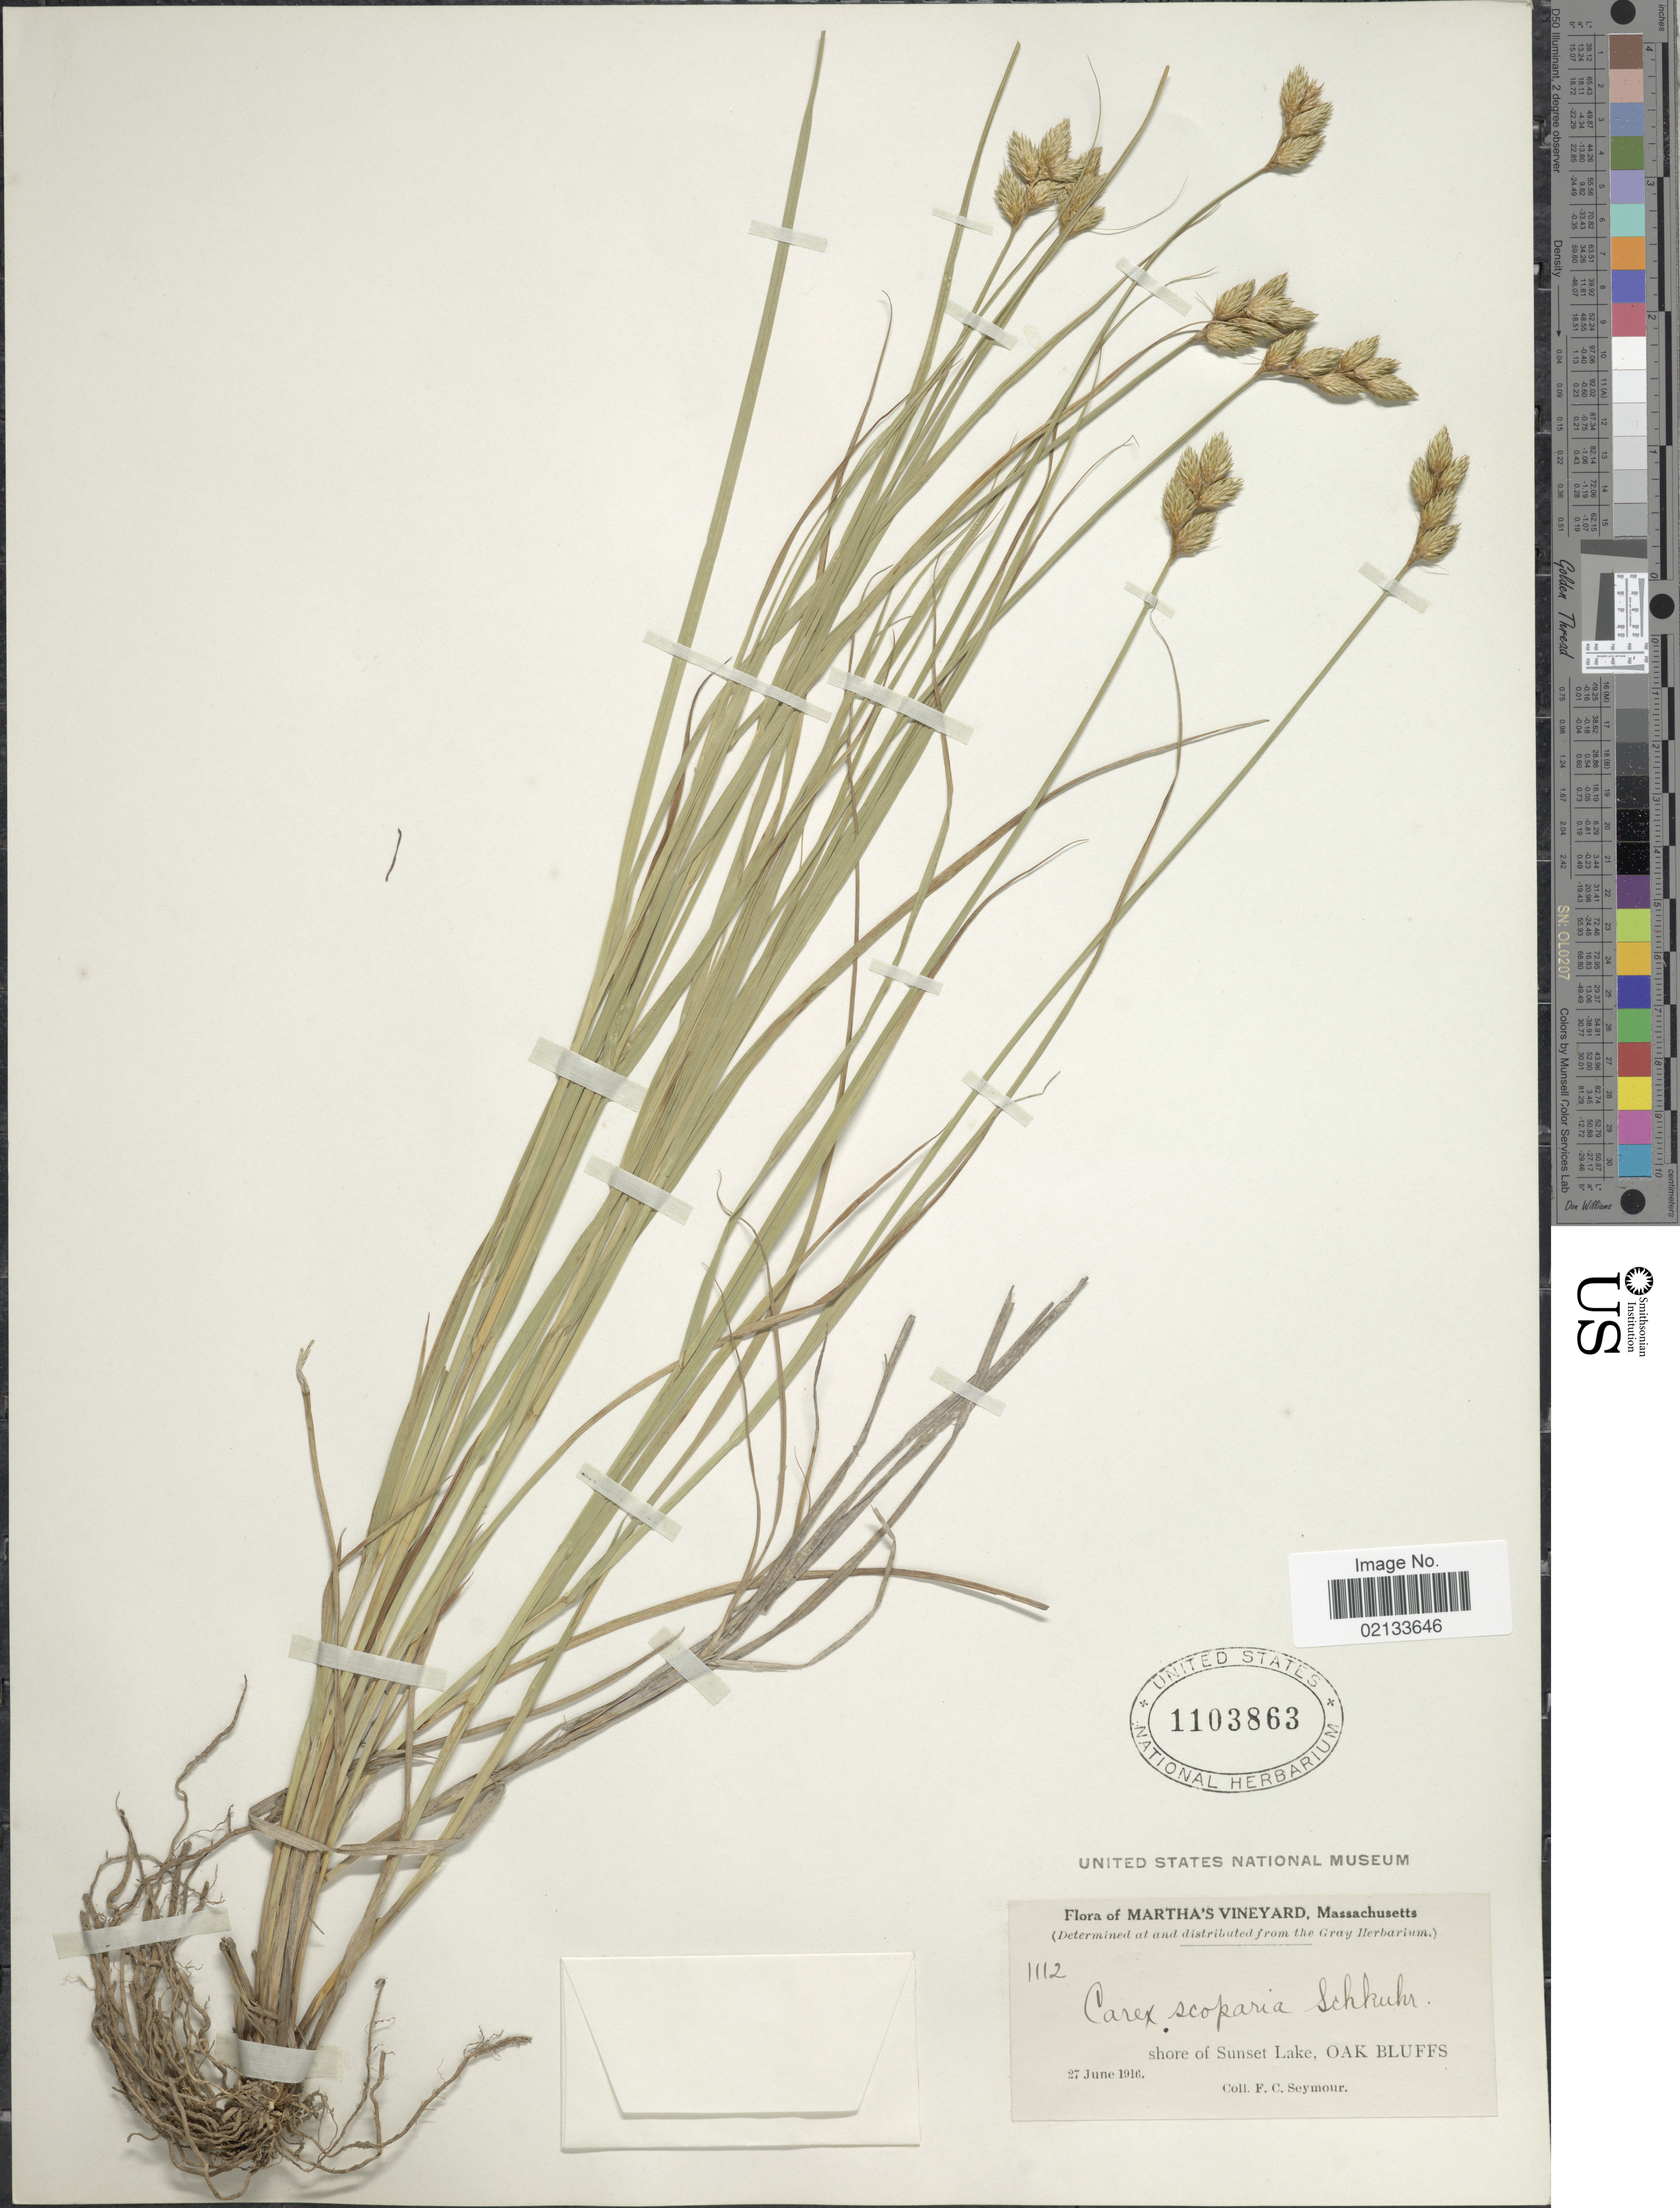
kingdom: Plantae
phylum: Tracheophyta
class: Liliopsida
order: Poales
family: Cyperaceae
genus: Carex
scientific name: Carex scoparia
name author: Schkuhr ex Willd.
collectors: F. C. Seymour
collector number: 1112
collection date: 1916-06-27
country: United States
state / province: Massachusetts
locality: Martha's Vineyard, shore of Sunset Lake, Oak Bluffs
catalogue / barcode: US 1103863